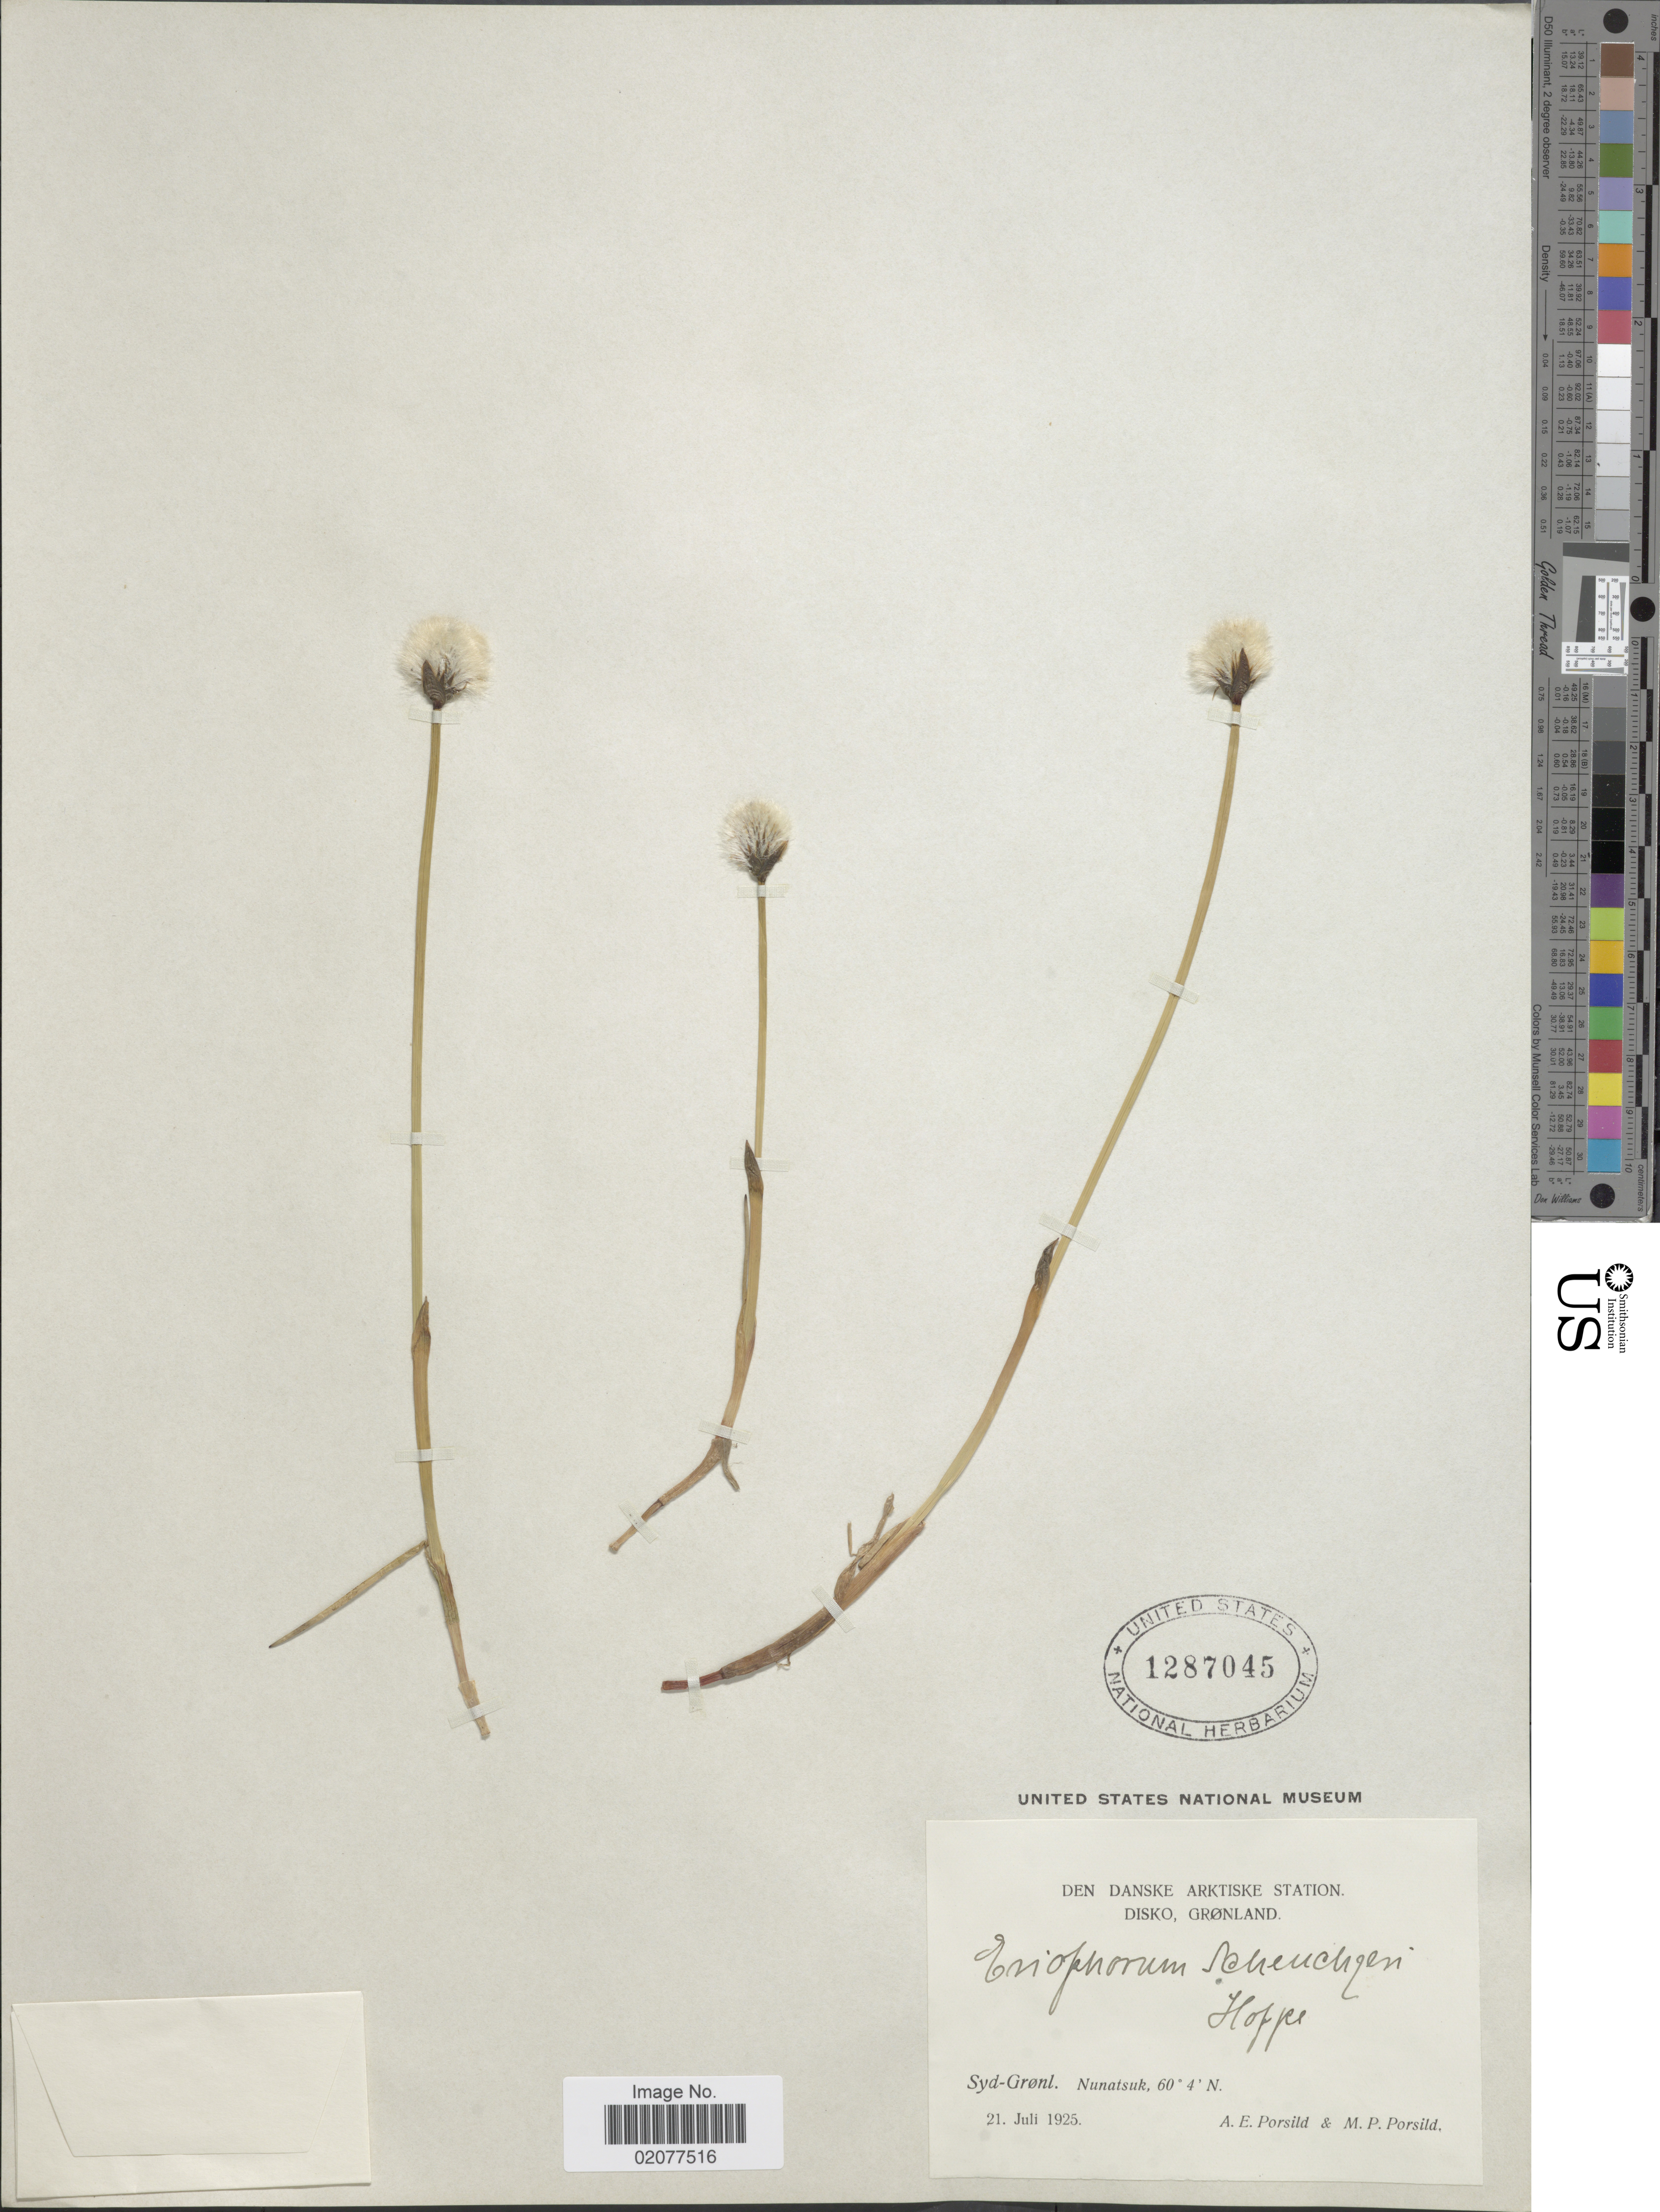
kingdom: Plantae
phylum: Tracheophyta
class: Liliopsida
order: Poales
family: Cyperaceae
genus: Eriophorum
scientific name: Eriophorum scheuchzeri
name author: Hoppe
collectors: A. E. Porsild & M. P. Porsild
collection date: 1925-07-21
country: Greenland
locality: Disko. Gronland. Syd-Gronl. Nunatsuk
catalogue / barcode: US 1287045